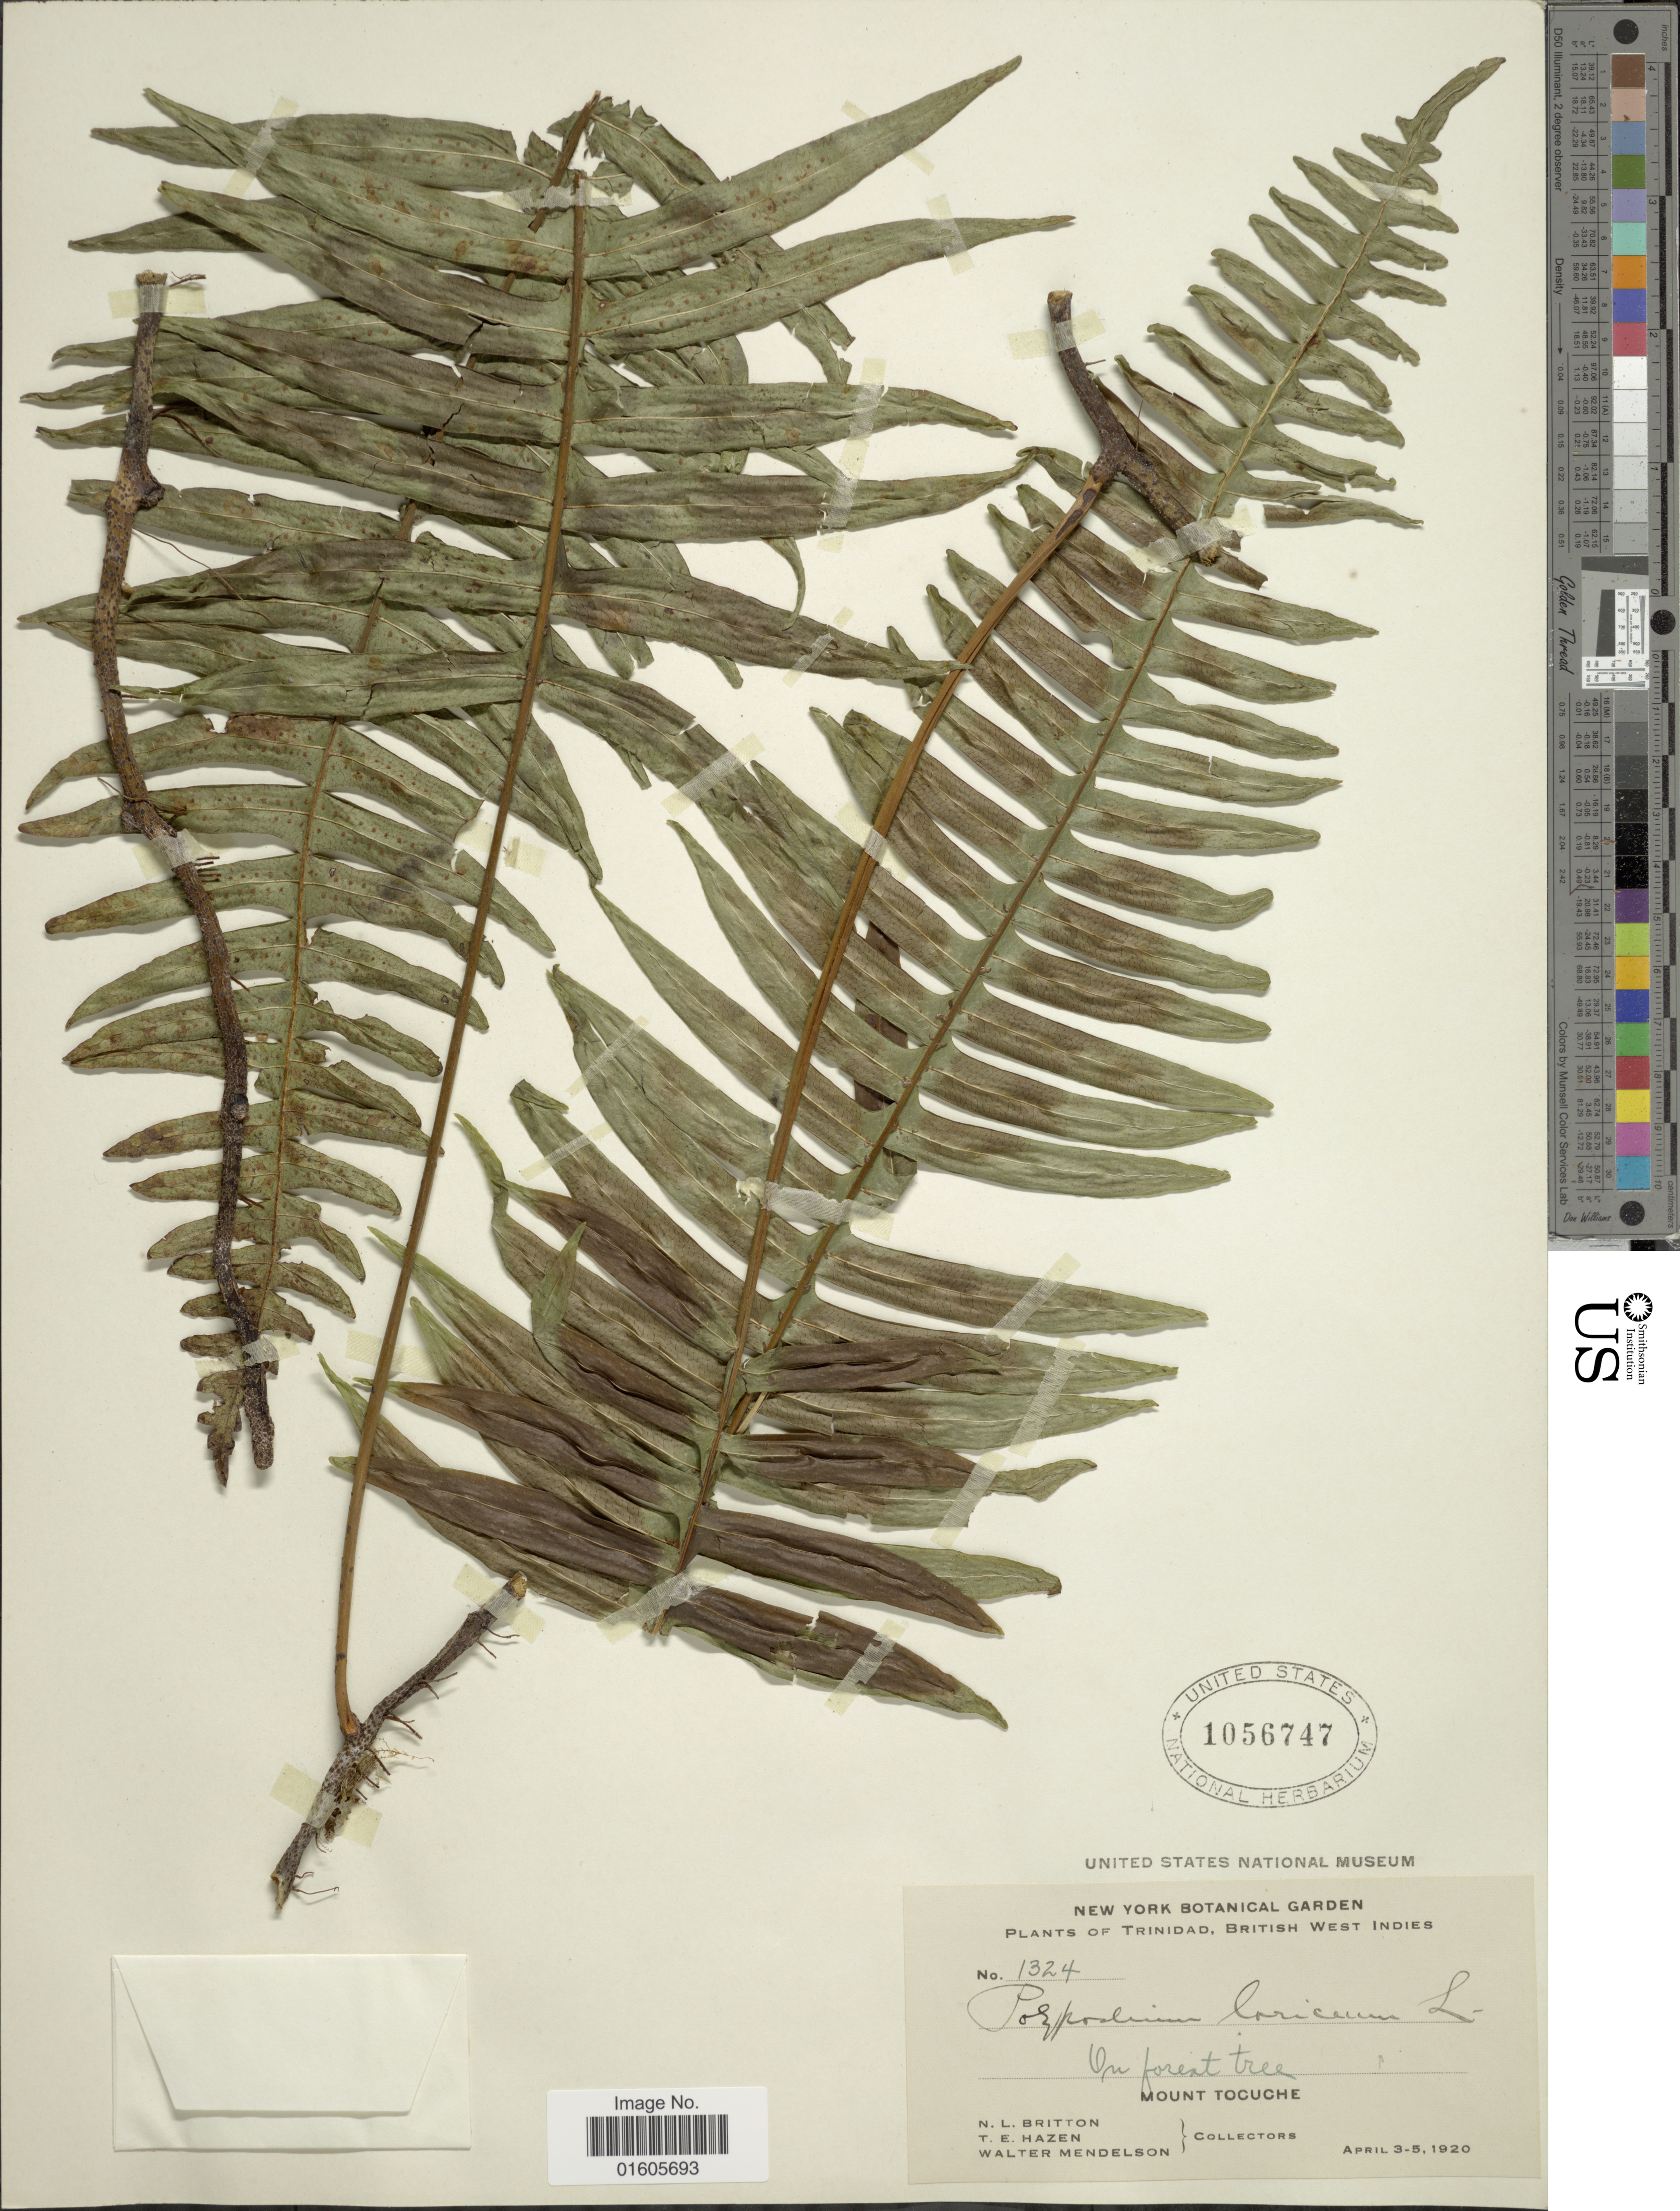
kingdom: Plantae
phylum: Tracheophyta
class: Polypodiopsida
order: Polypodiales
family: Polypodiaceae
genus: Serpocaulon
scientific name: Serpocaulon loriceum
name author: (L.) A.R. Sm.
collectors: N. Britton, T. E. Hazen & W. Mendelson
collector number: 1324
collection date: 1920-04-03/1920-04-05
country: Trinidad and Tobago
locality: Trinidad, British West Indies. Mount Tocuche.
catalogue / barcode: US 1056747